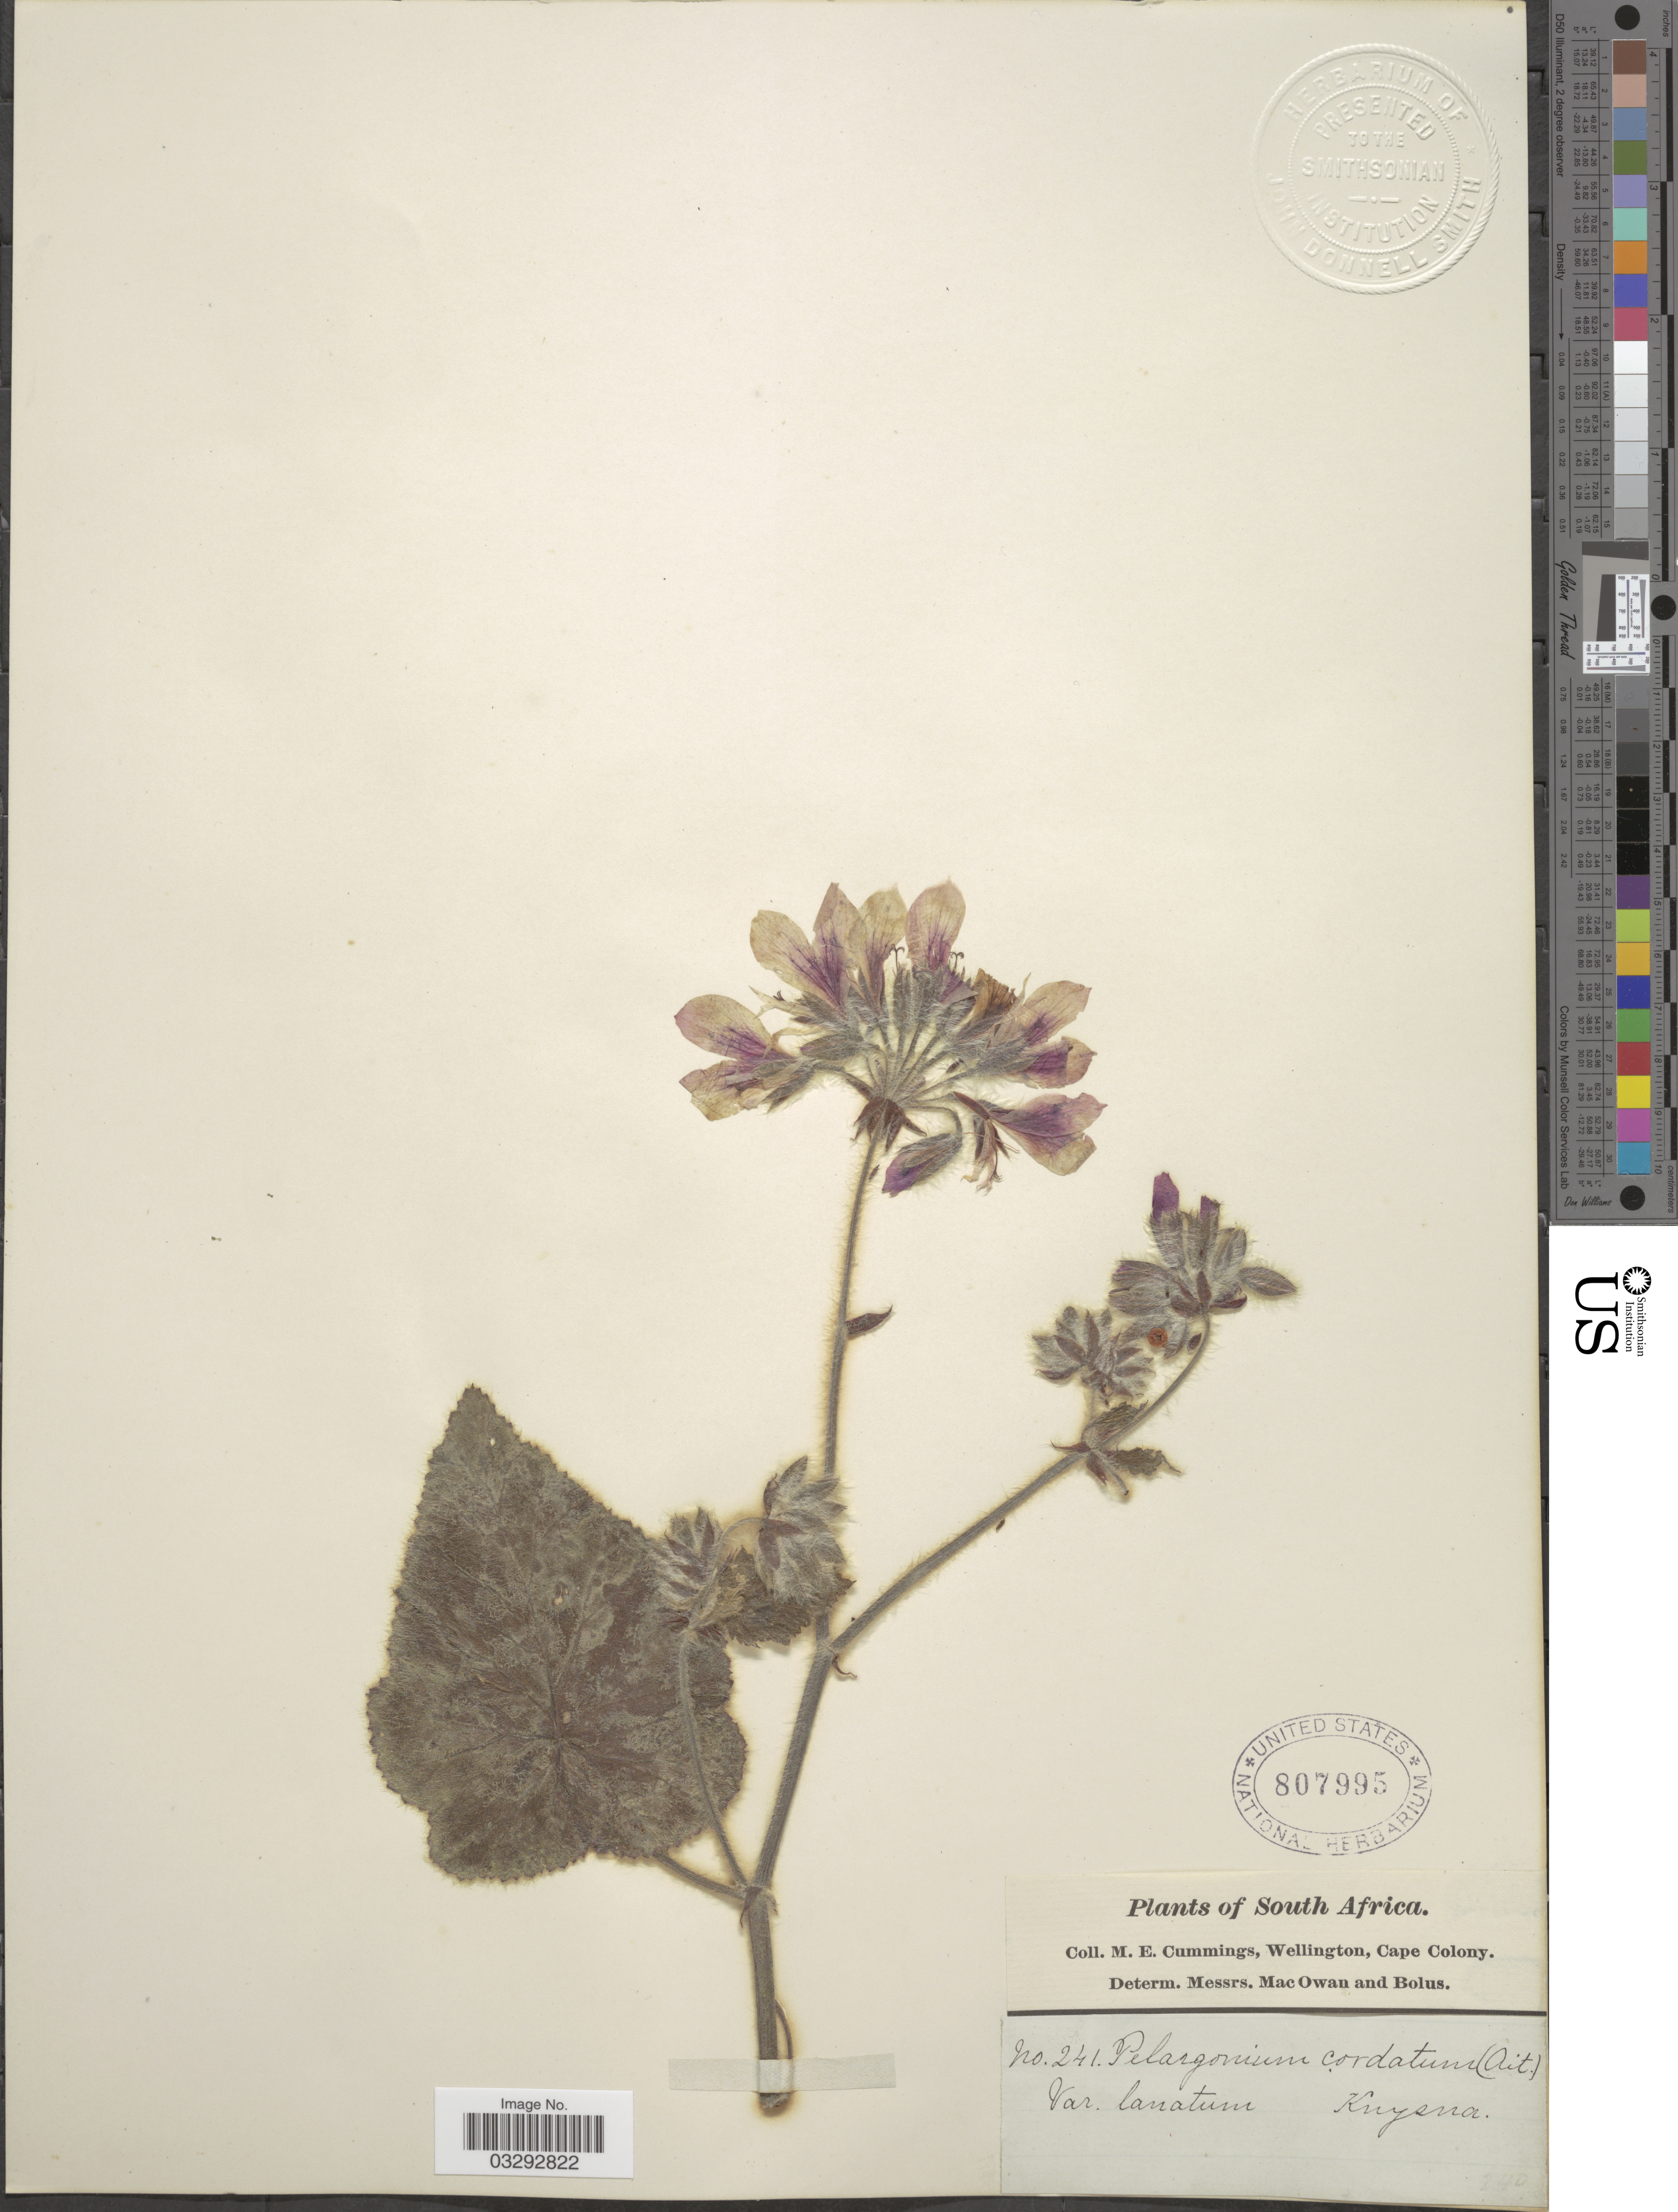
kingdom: Plantae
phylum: Tracheophyta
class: Magnoliopsida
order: Geraniales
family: Geraniaceae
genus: Pelargonium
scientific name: Pelargonium cordifolium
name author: (Cav.) Curtis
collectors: M. E. Cummings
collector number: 241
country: South Africa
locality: Knysna.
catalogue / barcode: US 807995